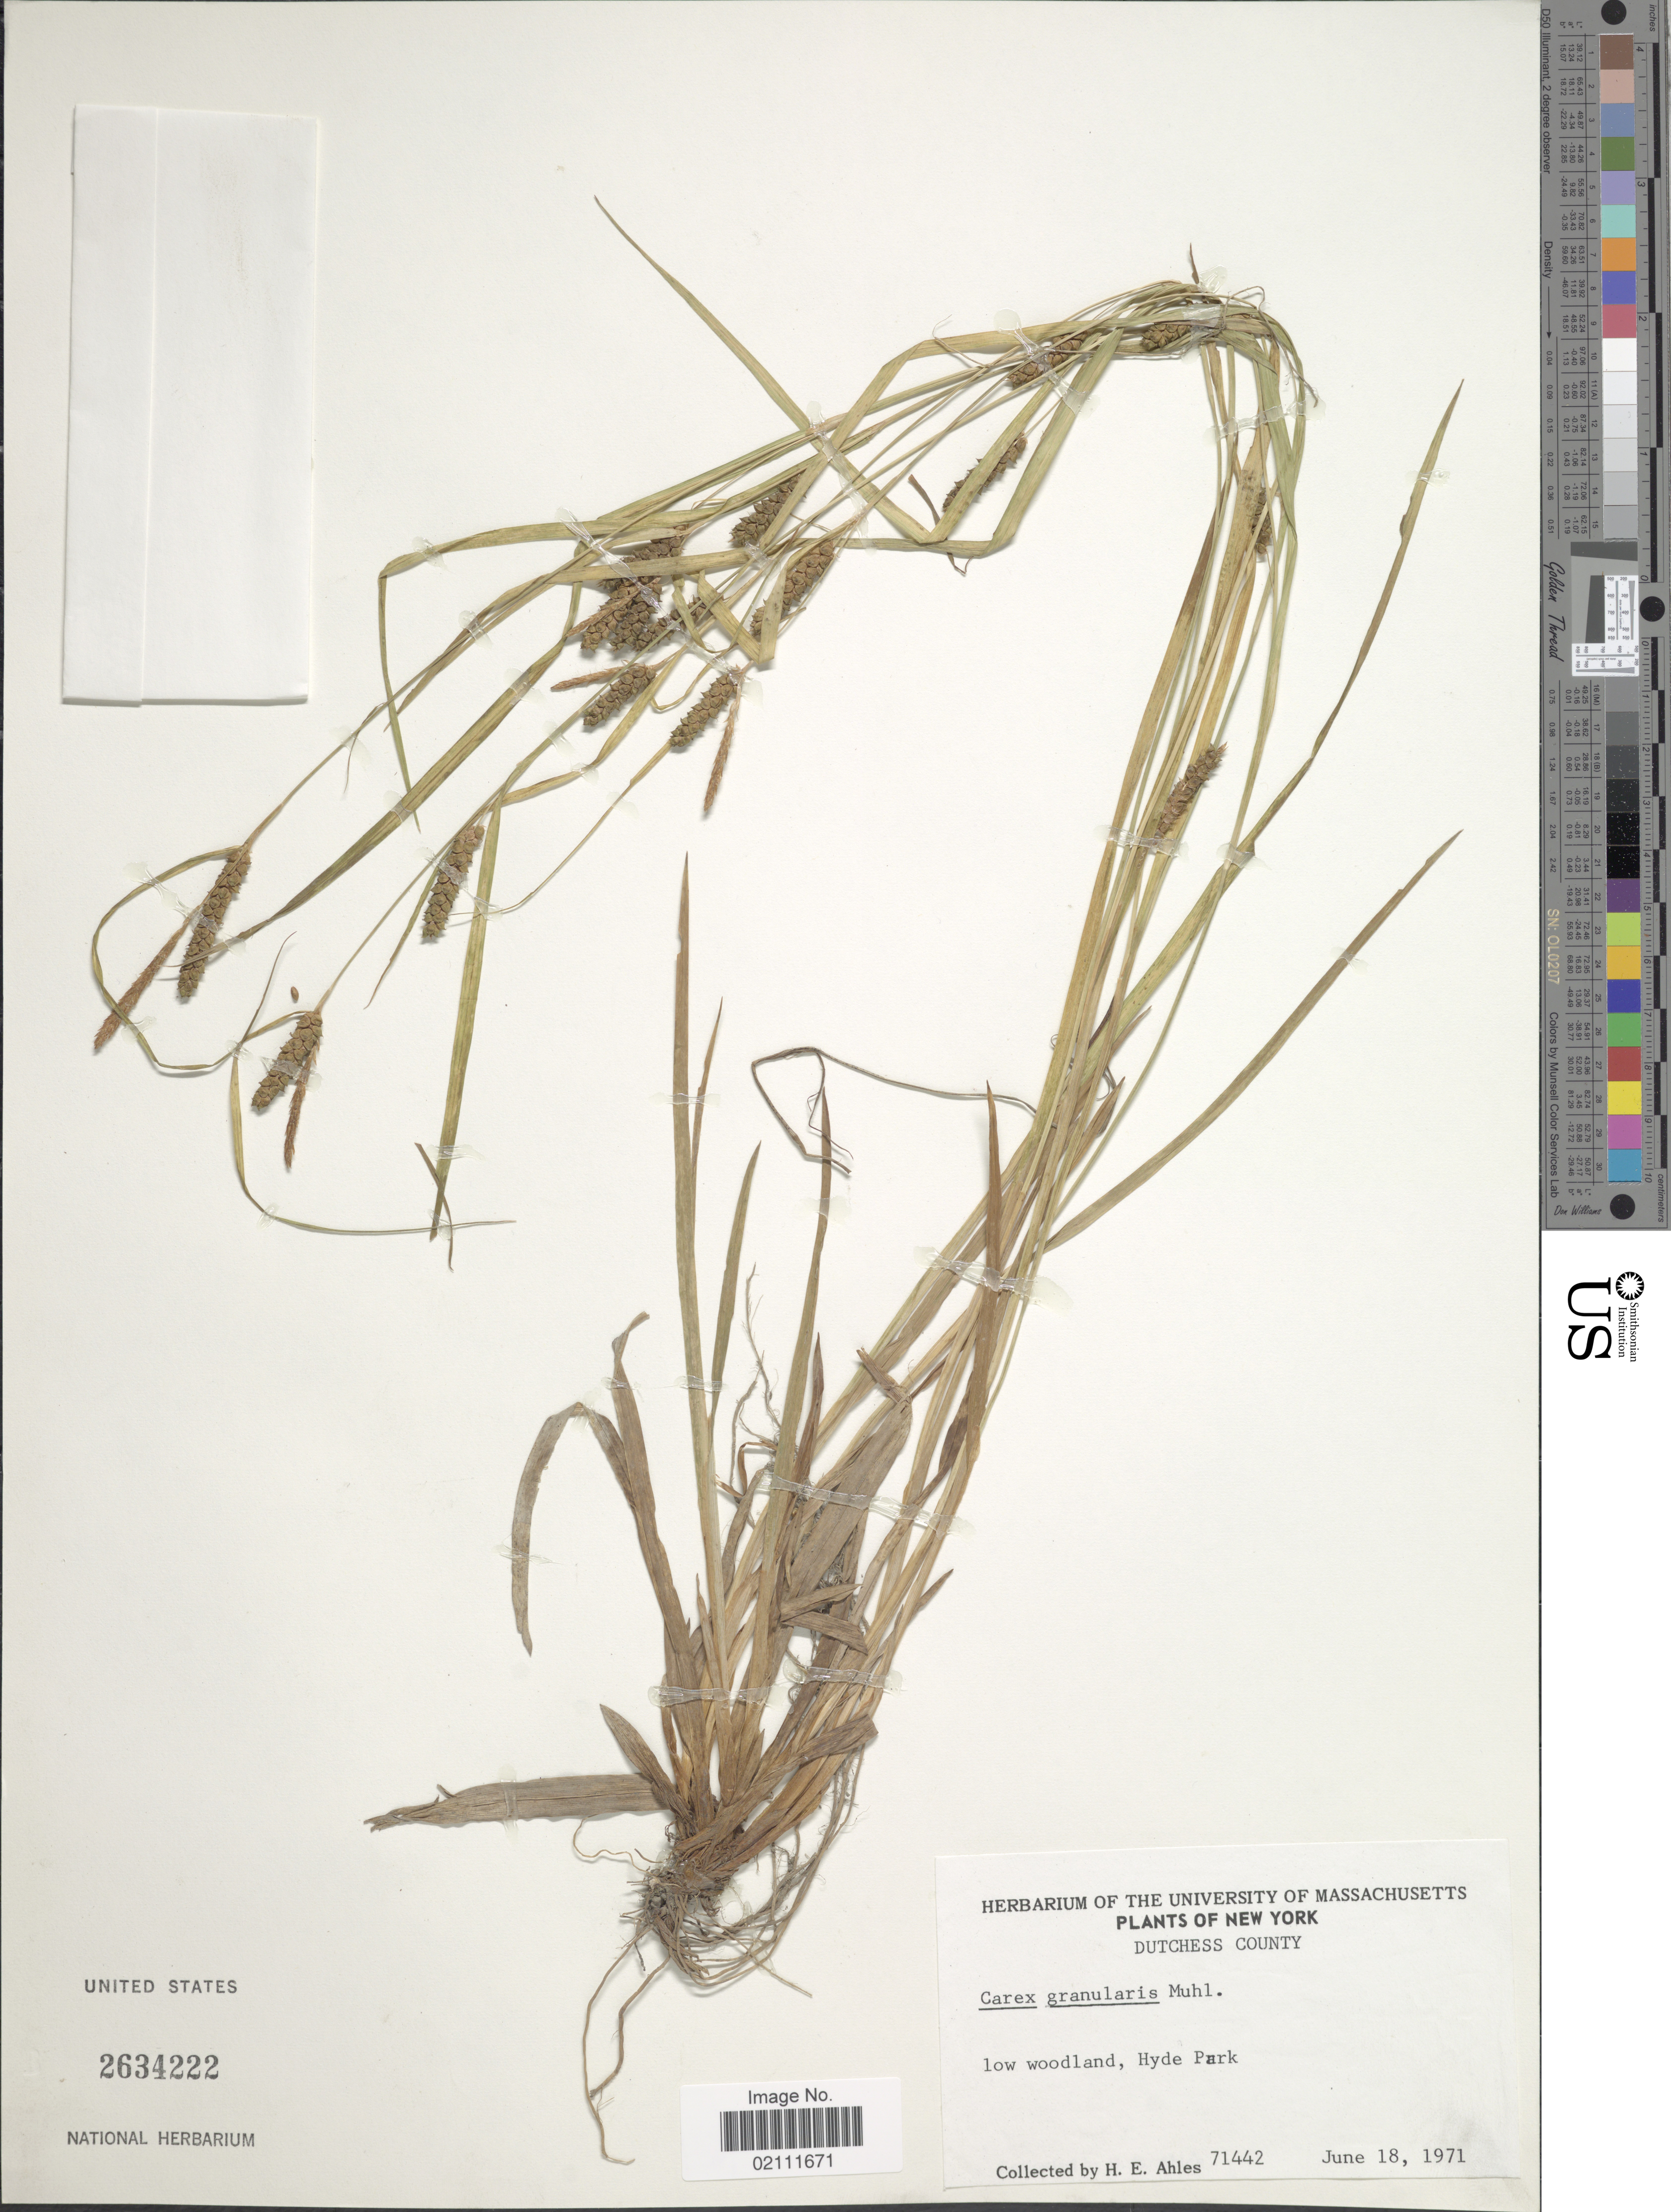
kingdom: Plantae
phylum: Tracheophyta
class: Liliopsida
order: Poales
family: Cyperaceae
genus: Carex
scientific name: Carex granularis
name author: Muhl. ex Willd.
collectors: H. E. Ahles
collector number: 71442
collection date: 1971-06-18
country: United States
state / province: New York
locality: Dutchess County, low woodland, Hyde Park.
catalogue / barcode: US 2634222